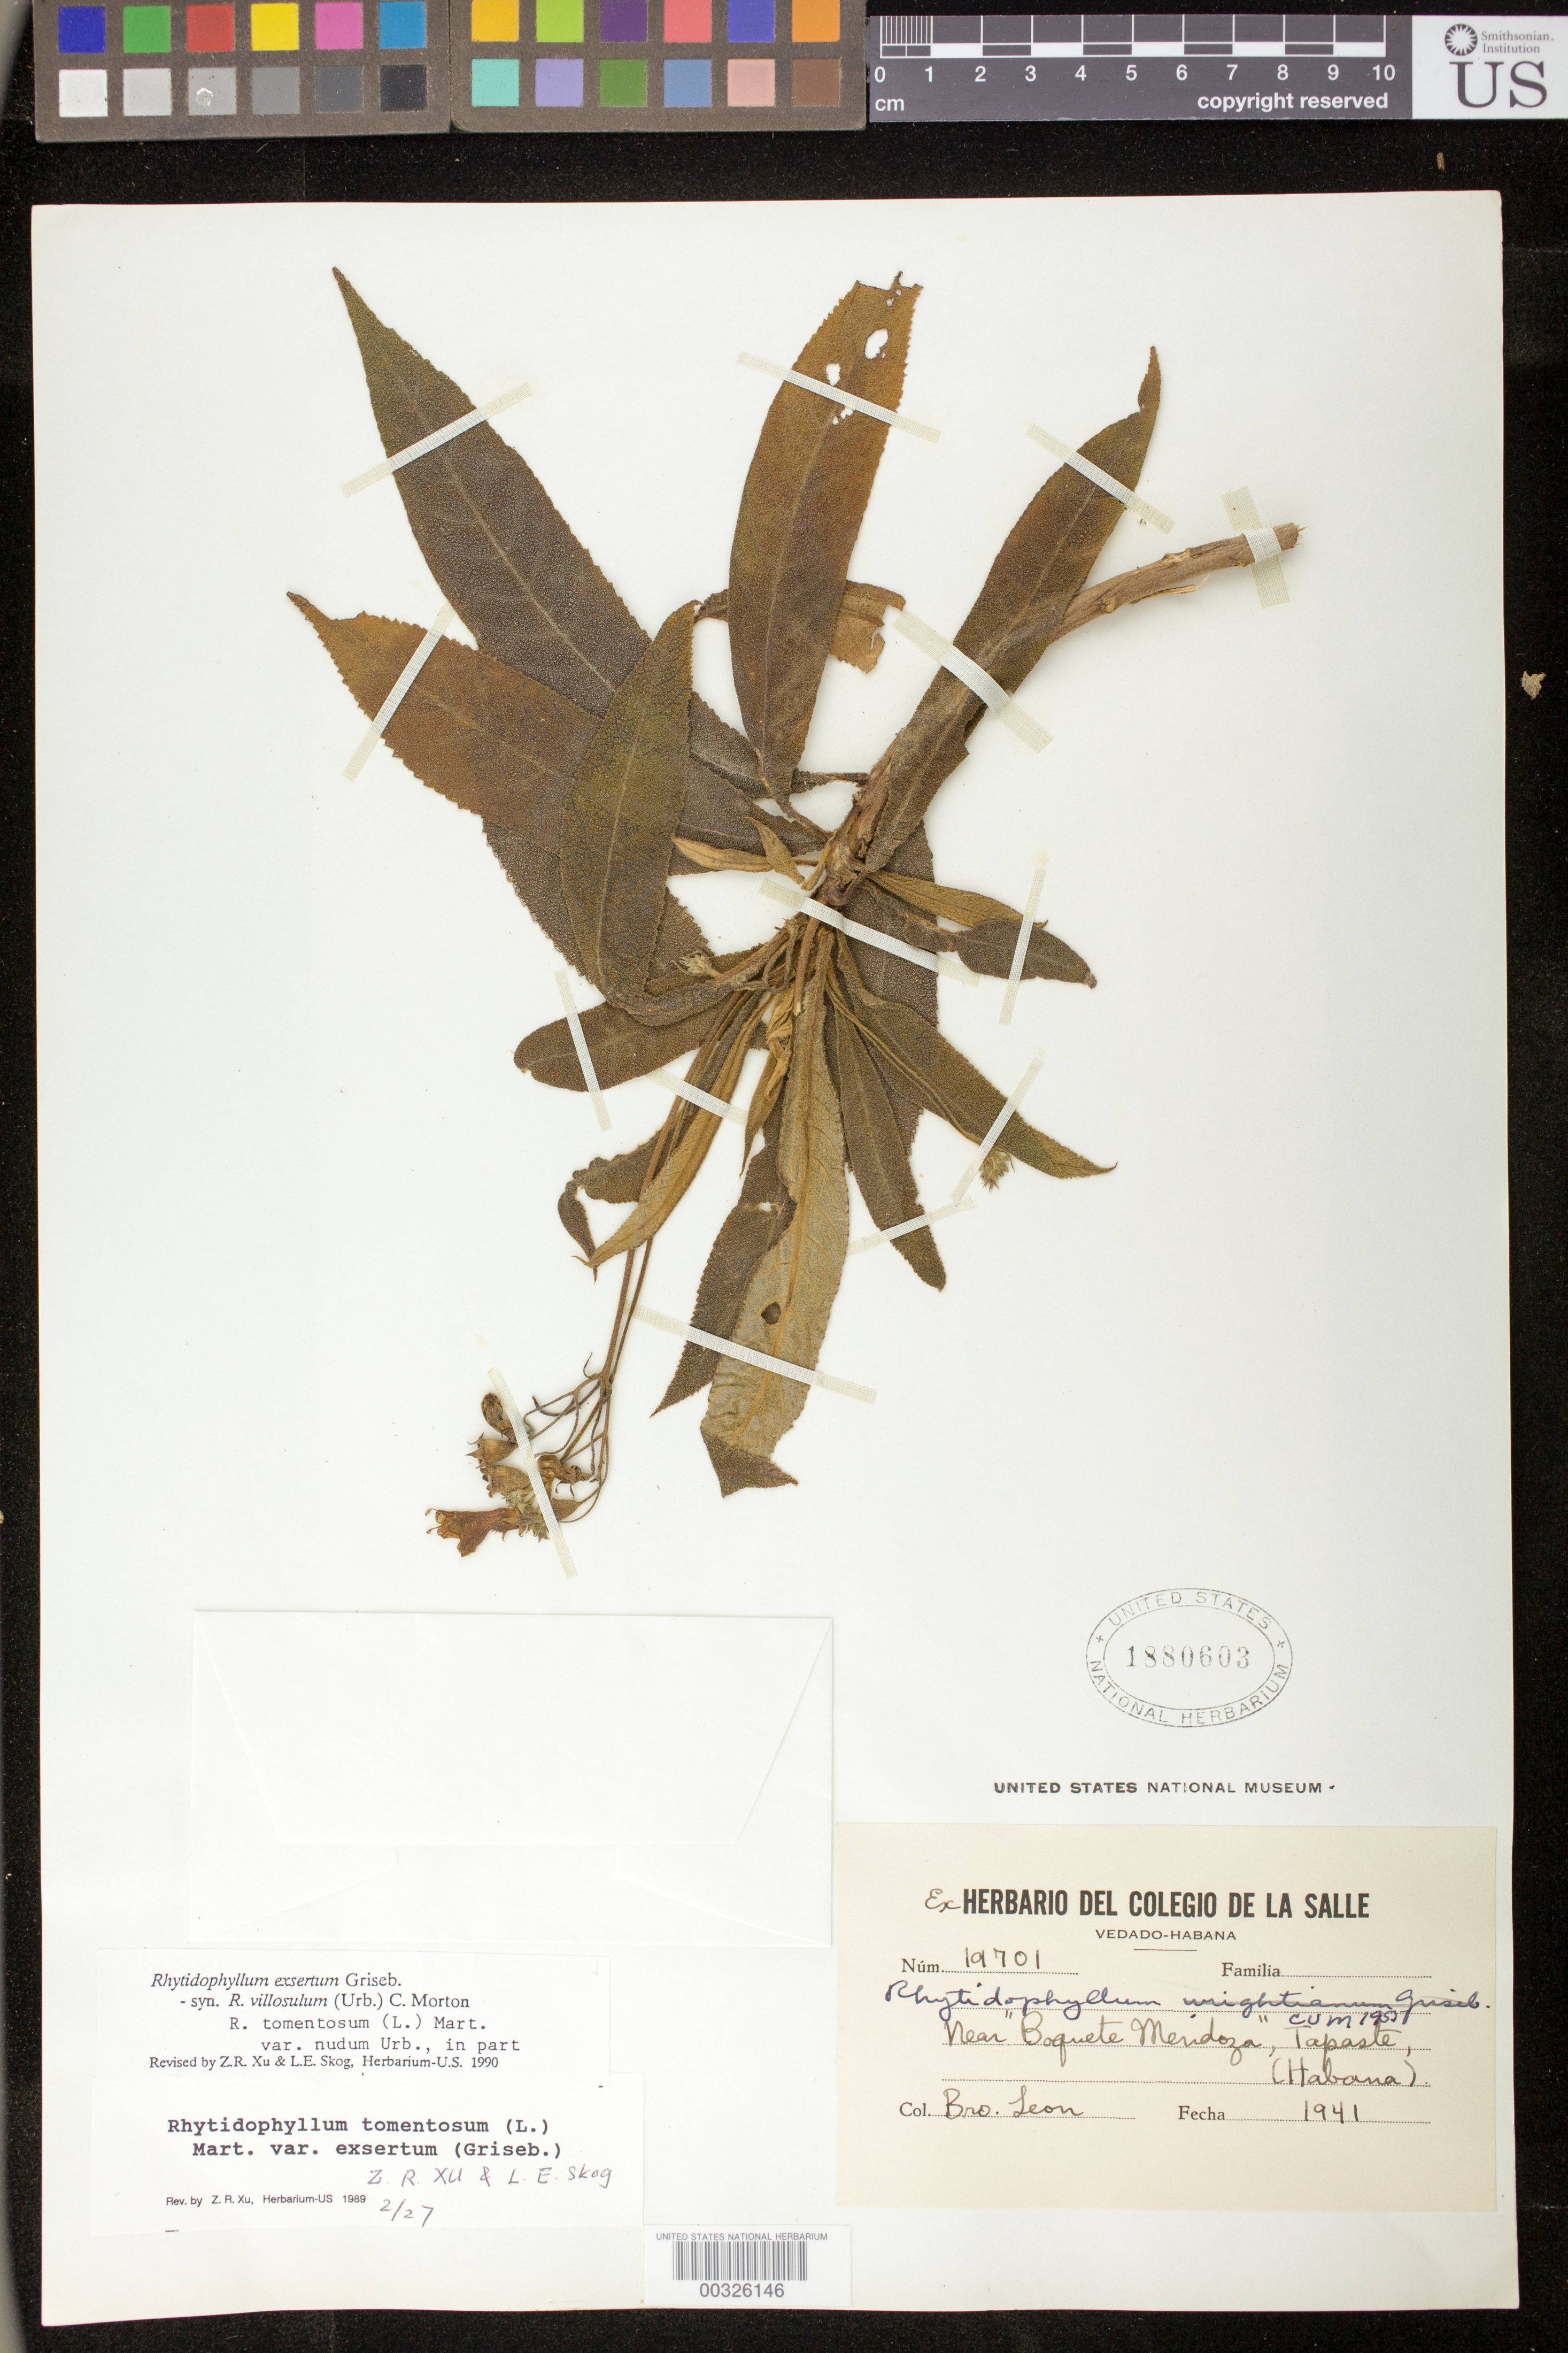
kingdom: Plantae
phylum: Tracheophyta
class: Magnoliopsida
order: Lamiales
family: Gesneriaceae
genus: Rhytidophyllum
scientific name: Rhytidophyllum exsertum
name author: Griseb.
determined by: Skog, Laurence E.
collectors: F. Leon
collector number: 19701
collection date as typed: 1941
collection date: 1941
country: Cuba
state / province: La Habana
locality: Near "Boquete Meridoza", Tapaste, (Habana)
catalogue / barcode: US 1880603